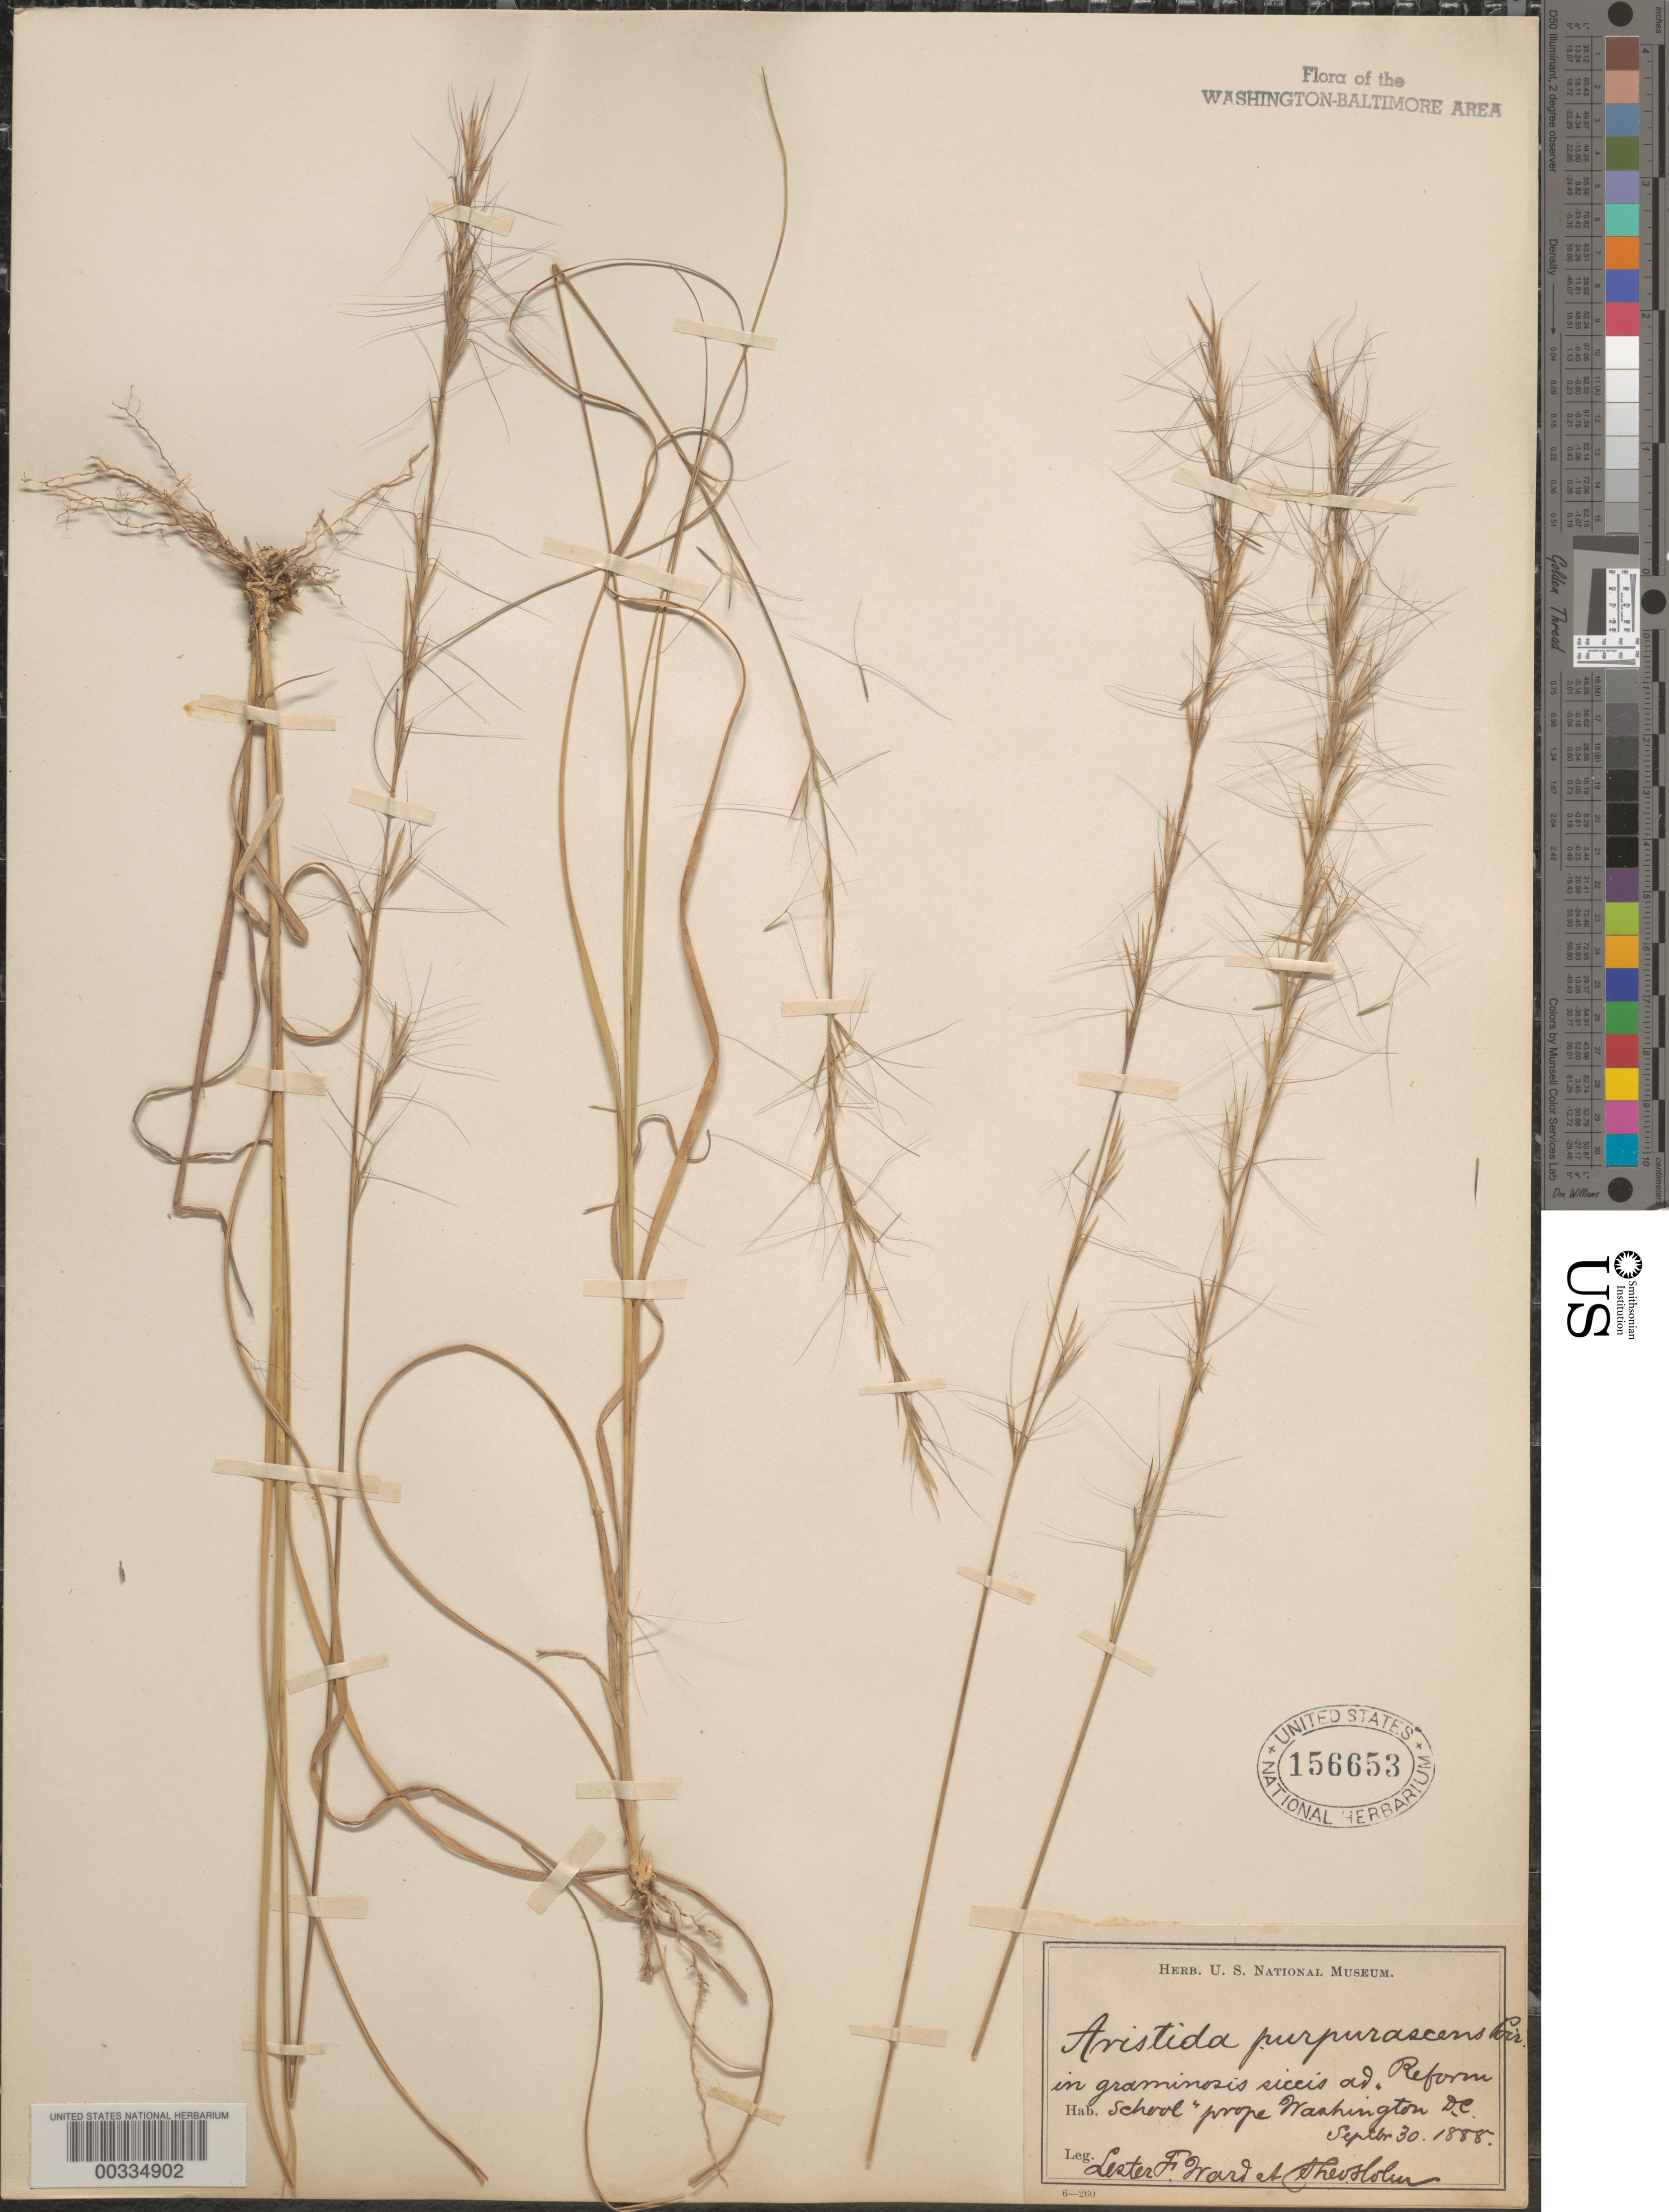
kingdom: Plantae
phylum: Tracheophyta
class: Liliopsida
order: Poales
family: Poaceae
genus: Aristida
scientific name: Aristida purpurascens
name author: Poir. in Lam.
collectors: L. F. Ward & T. Holm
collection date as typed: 30 Sep 1888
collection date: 1888-09-30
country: United States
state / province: District of Columbia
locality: Reform School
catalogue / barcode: US 156653